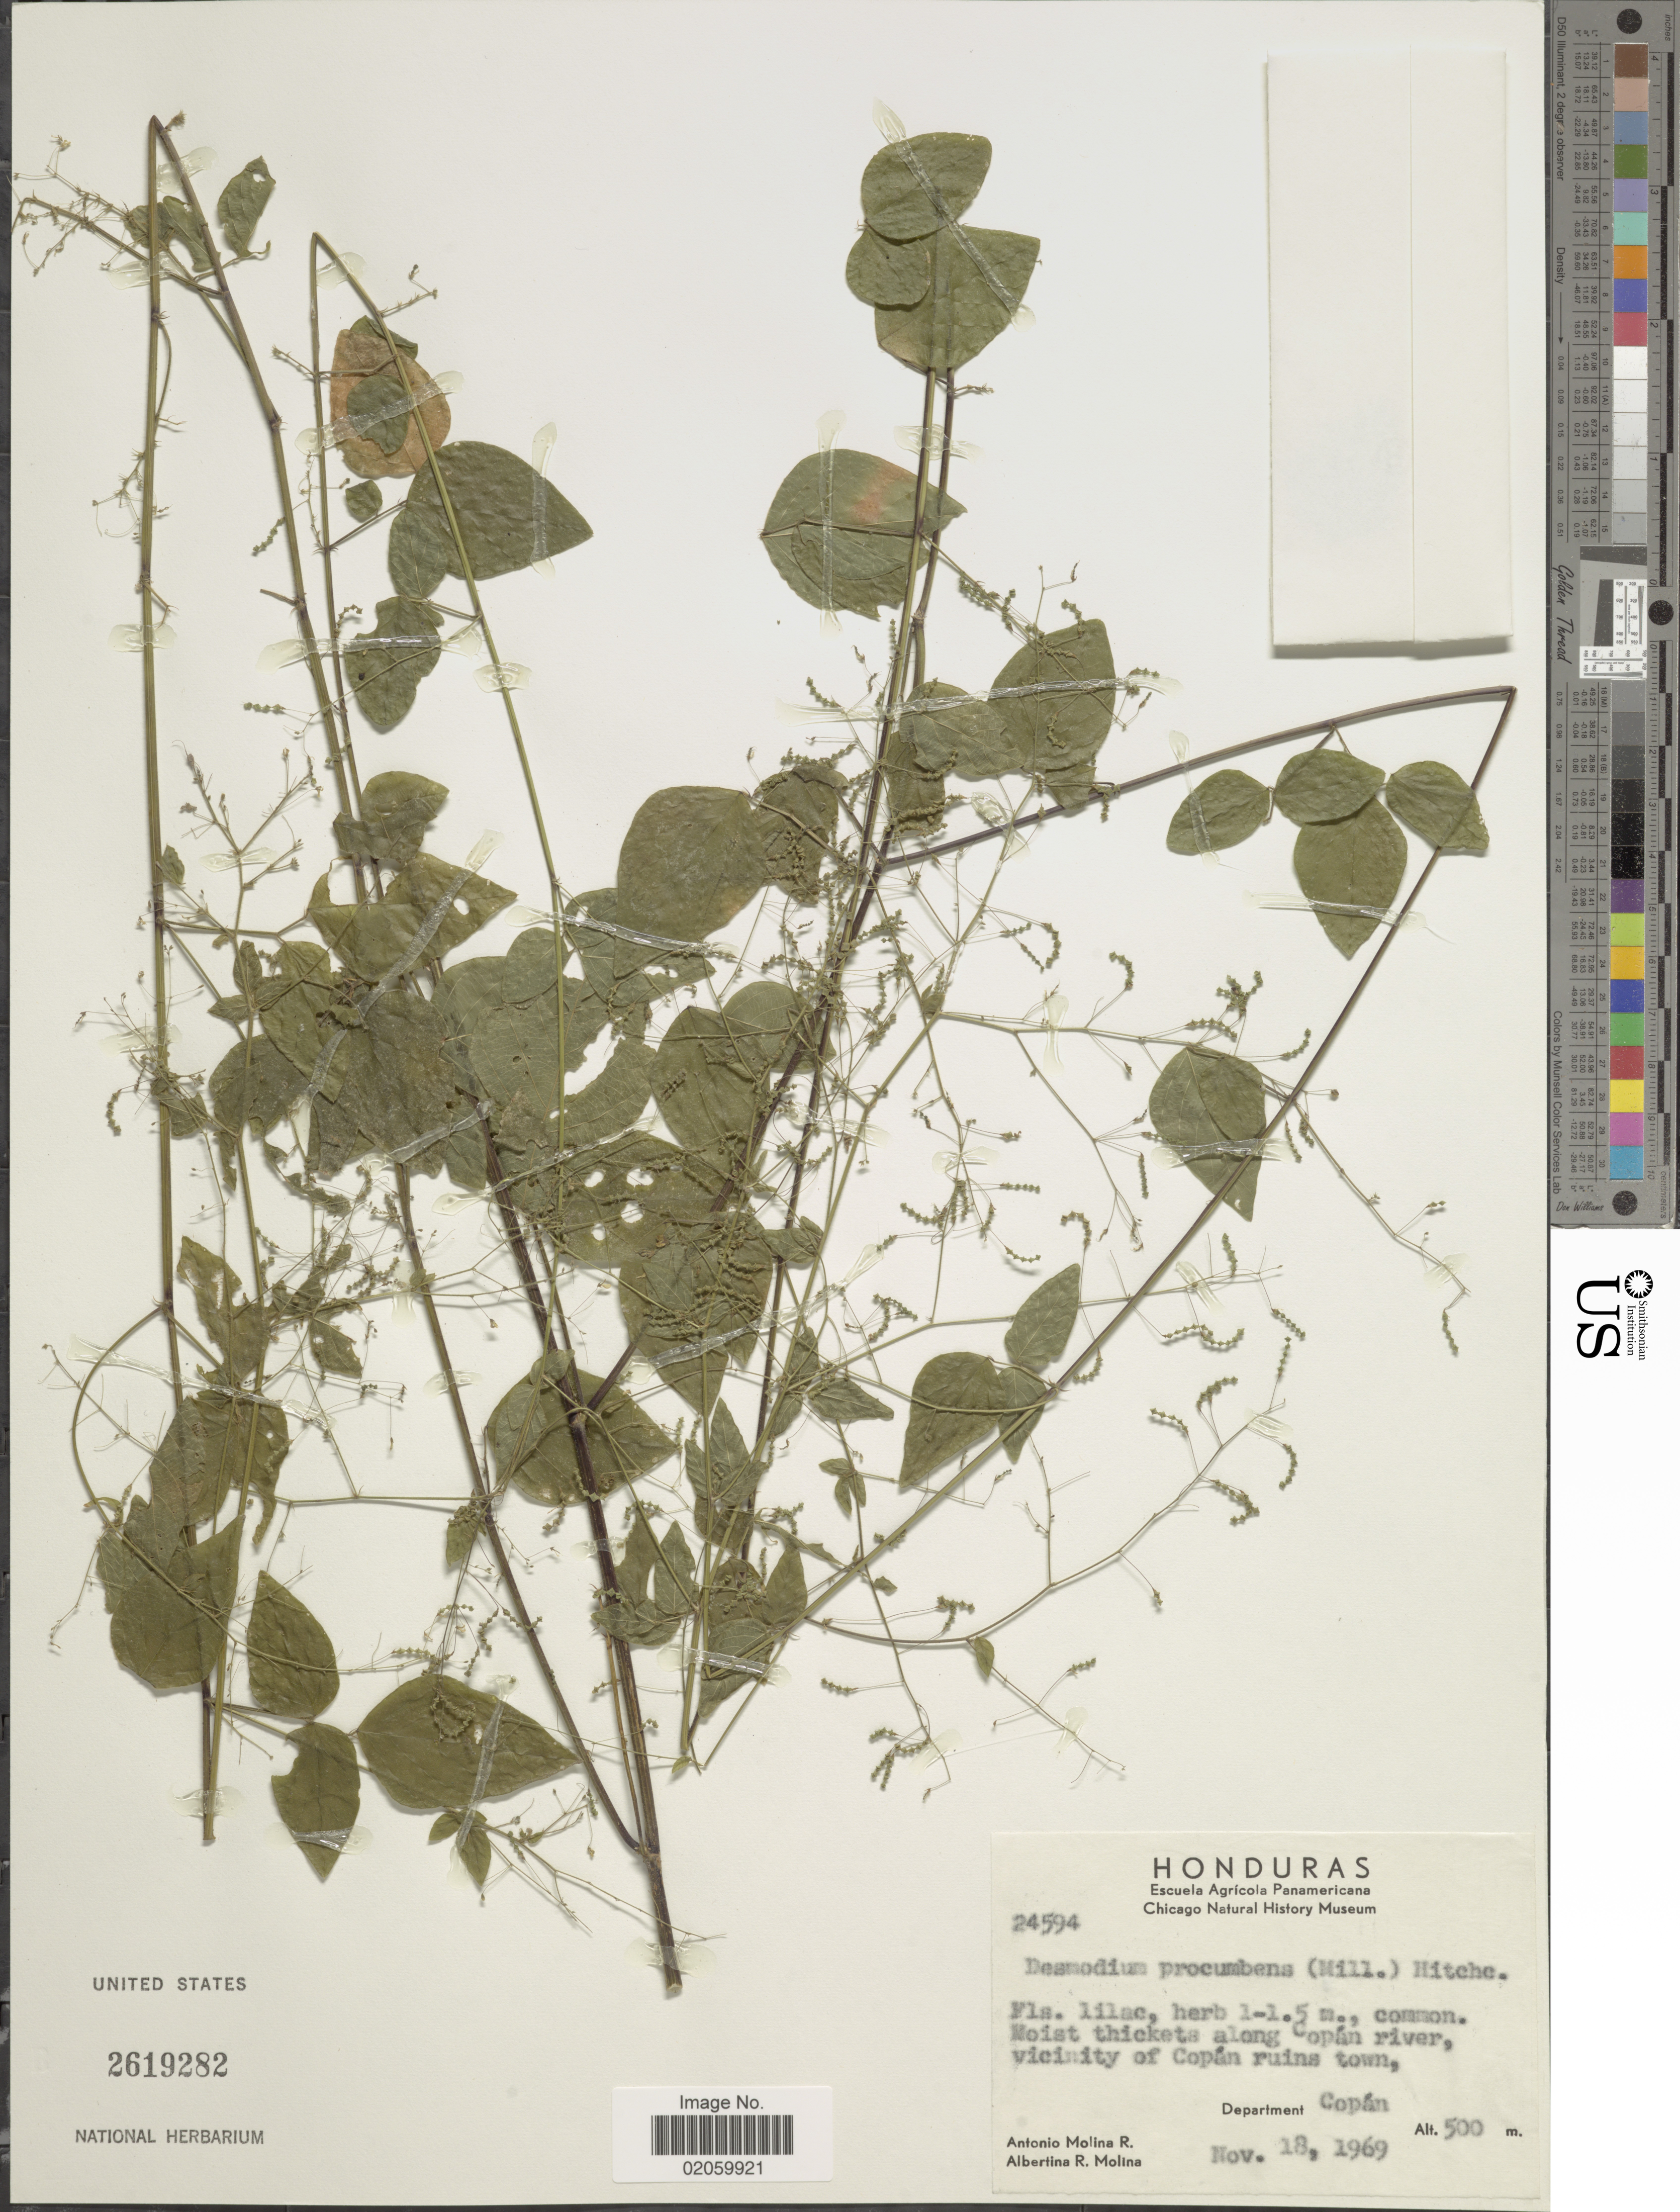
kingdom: Plantae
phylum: Tracheophyta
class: Magnoliopsida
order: Fabales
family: Fabaceae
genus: Desmodium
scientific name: Desmodium procumbens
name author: (Mill.) Hitchc.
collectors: A. Molina R. & A. R. Molina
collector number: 24594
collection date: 1969-11-18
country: Honduras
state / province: Copán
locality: Along Copan river, vicinity of Copan ruins town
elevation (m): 500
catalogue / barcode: US 2619282